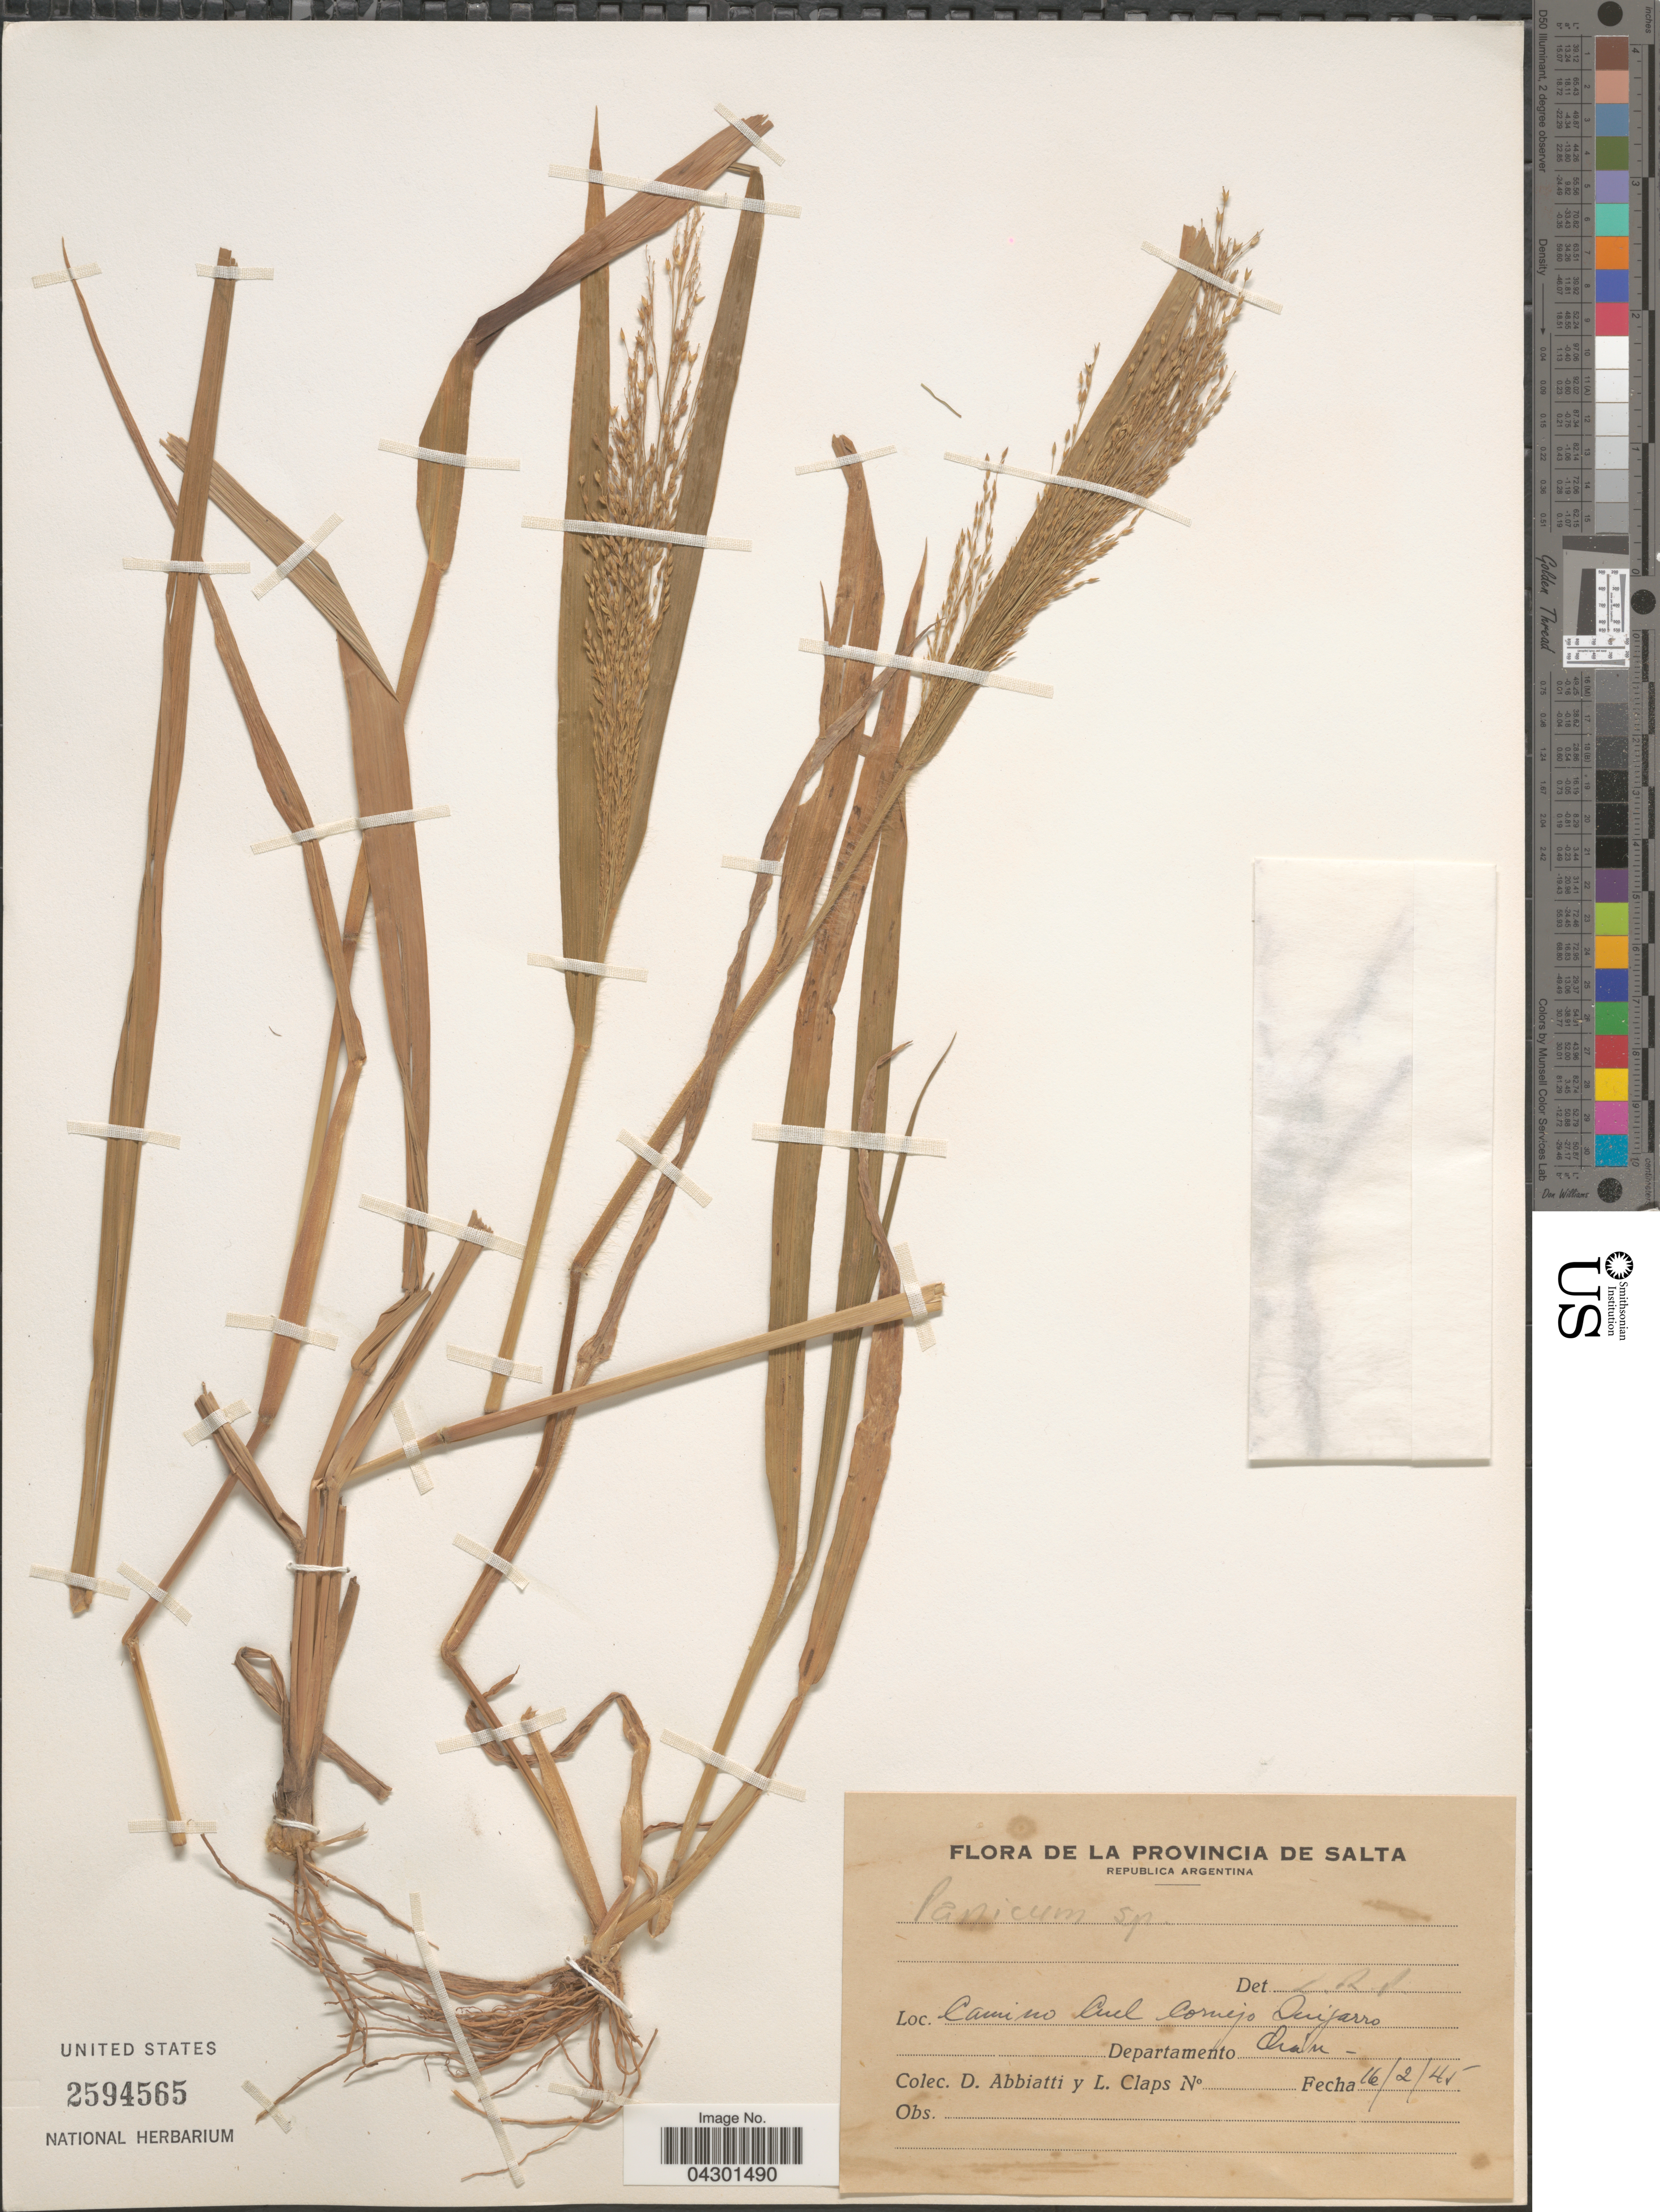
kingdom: Plantae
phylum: Tracheophyta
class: Liliopsida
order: Poales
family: Poaceae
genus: Panicum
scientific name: Panicum sp.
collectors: D. Abbiatti & L. Claps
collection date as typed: Transcribed d/m/y: 16/2/45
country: Argentina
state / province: Salta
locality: Republica Argentina. Camino Ciel Cornejo Quijarro. Departamento Oran.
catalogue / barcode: US 2594565